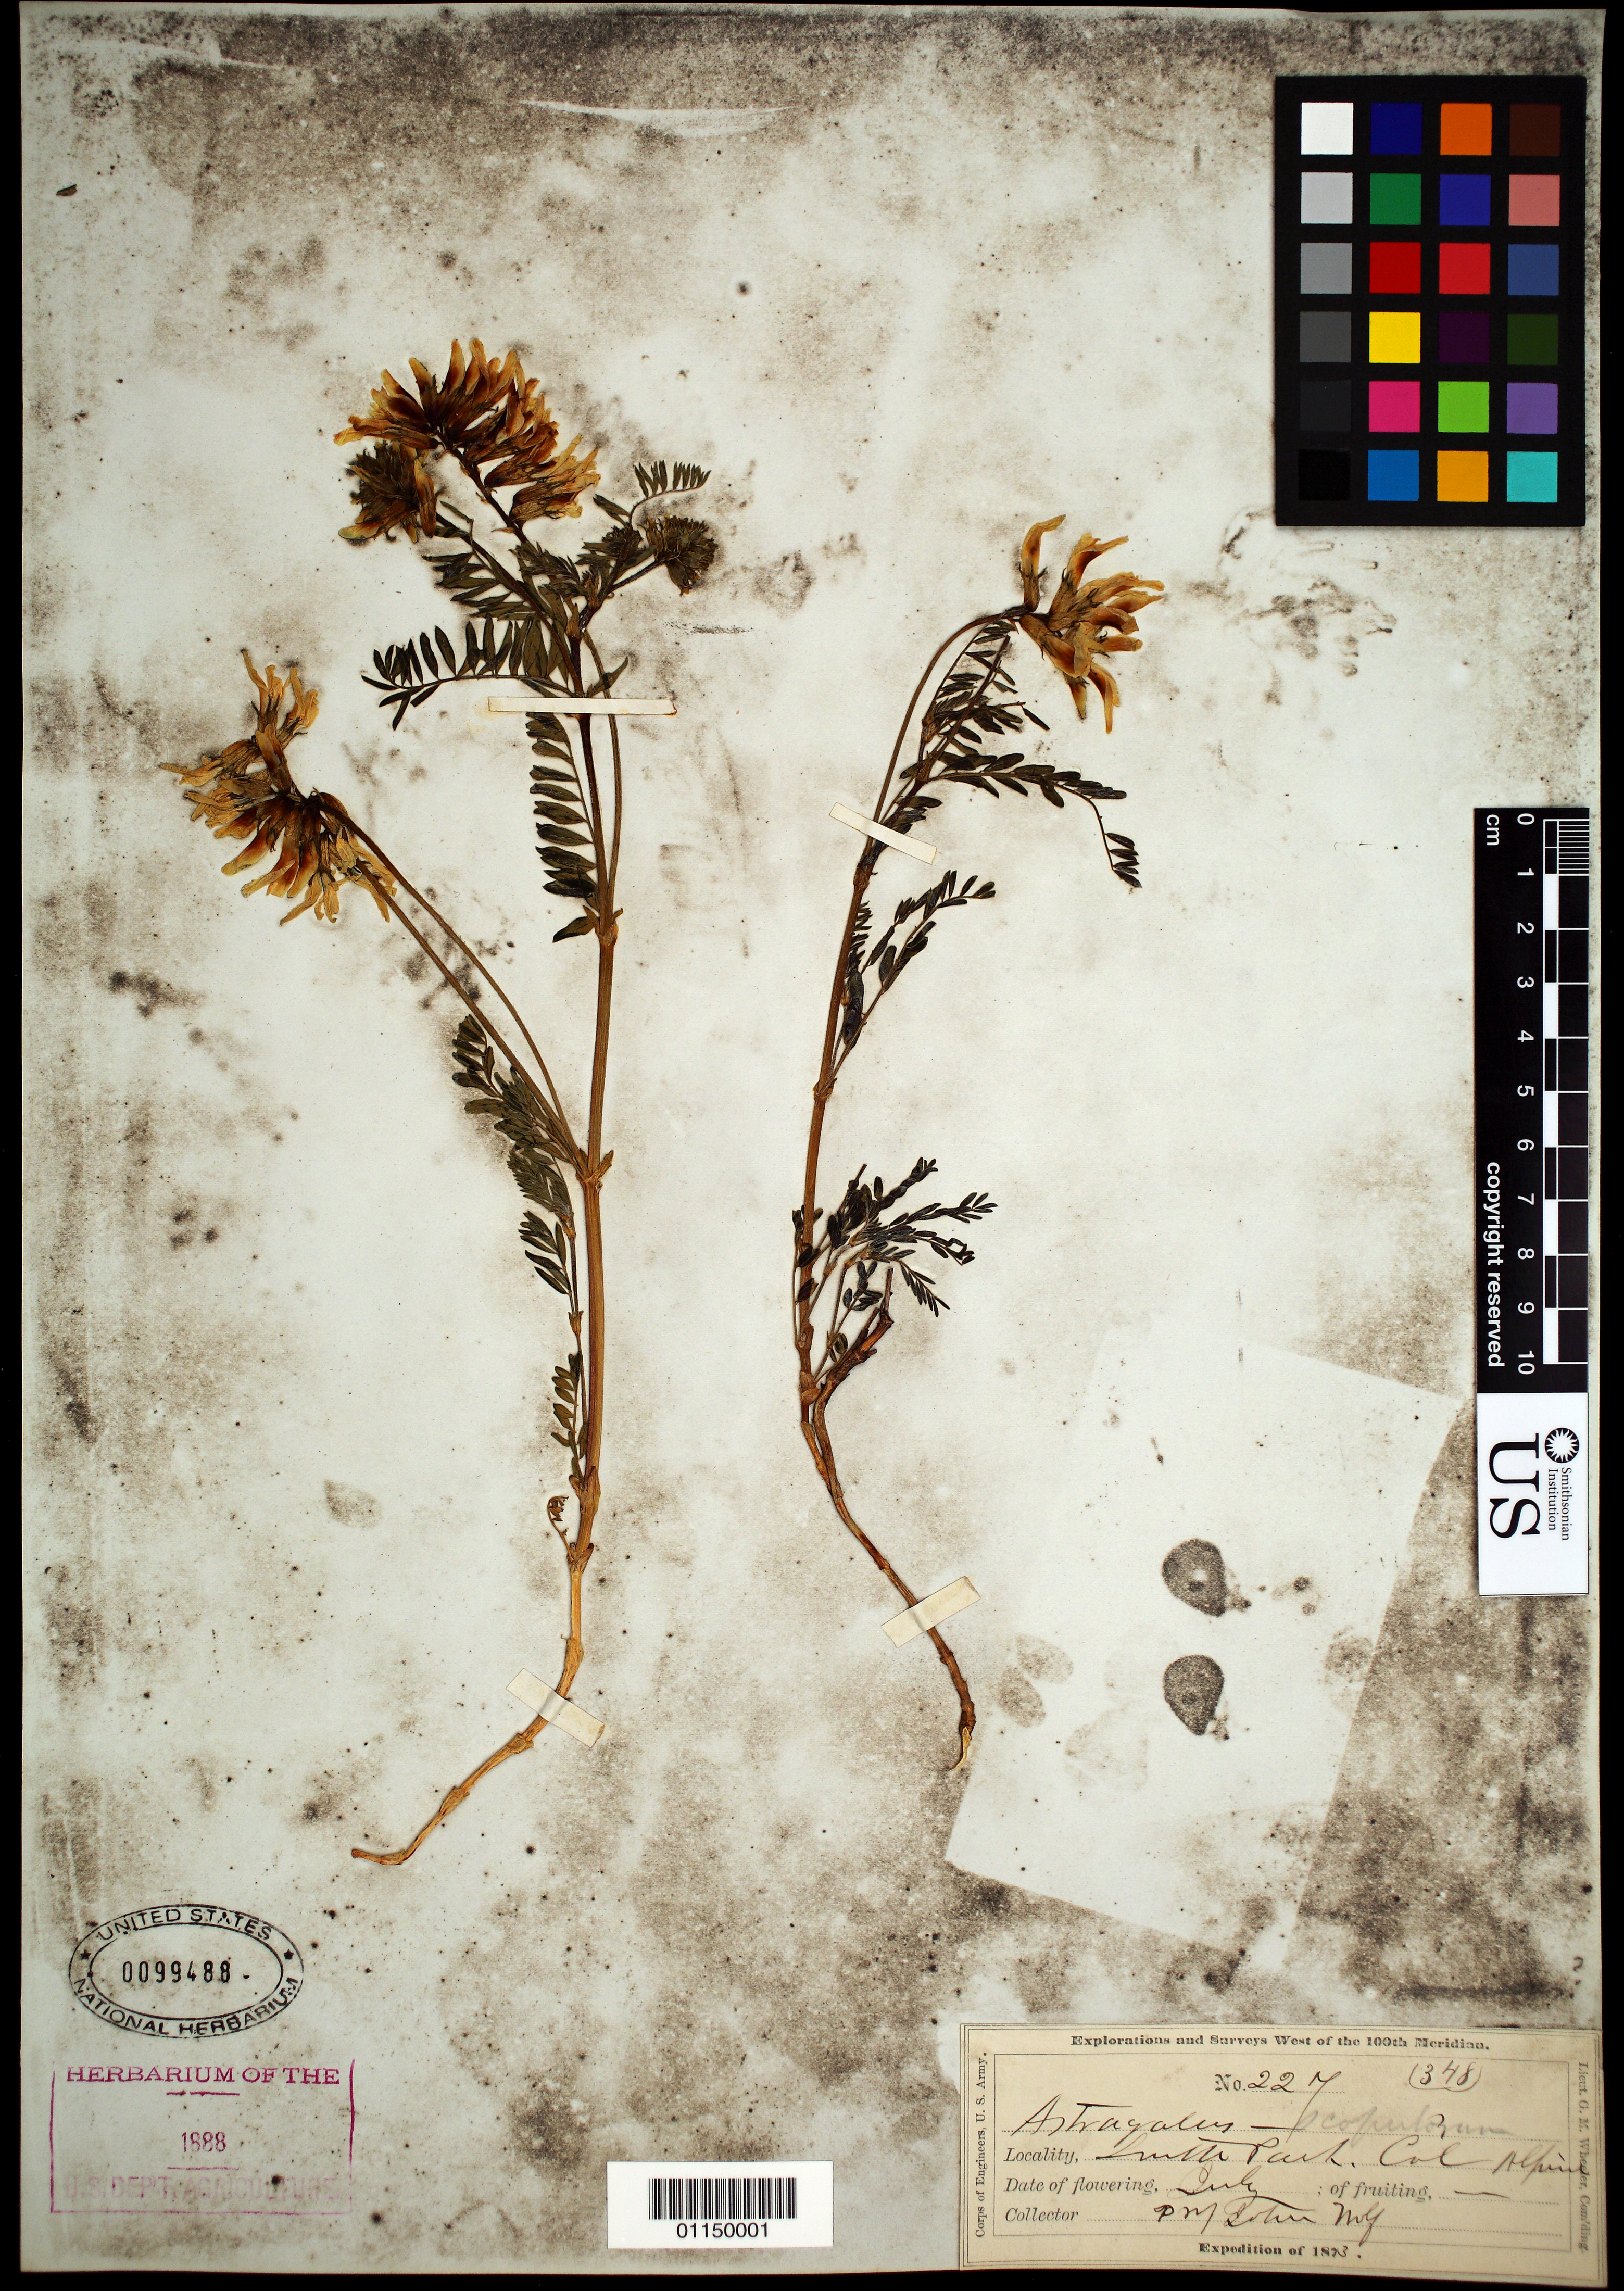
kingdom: Plantae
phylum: Tracheophyta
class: Magnoliopsida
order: Fabales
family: Fabaceae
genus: Astragalus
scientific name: Astragalus scopulorum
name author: Porter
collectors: J. Wolf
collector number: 227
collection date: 1873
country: United States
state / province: Colorado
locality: South Park, Col Ter.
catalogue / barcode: US 99488